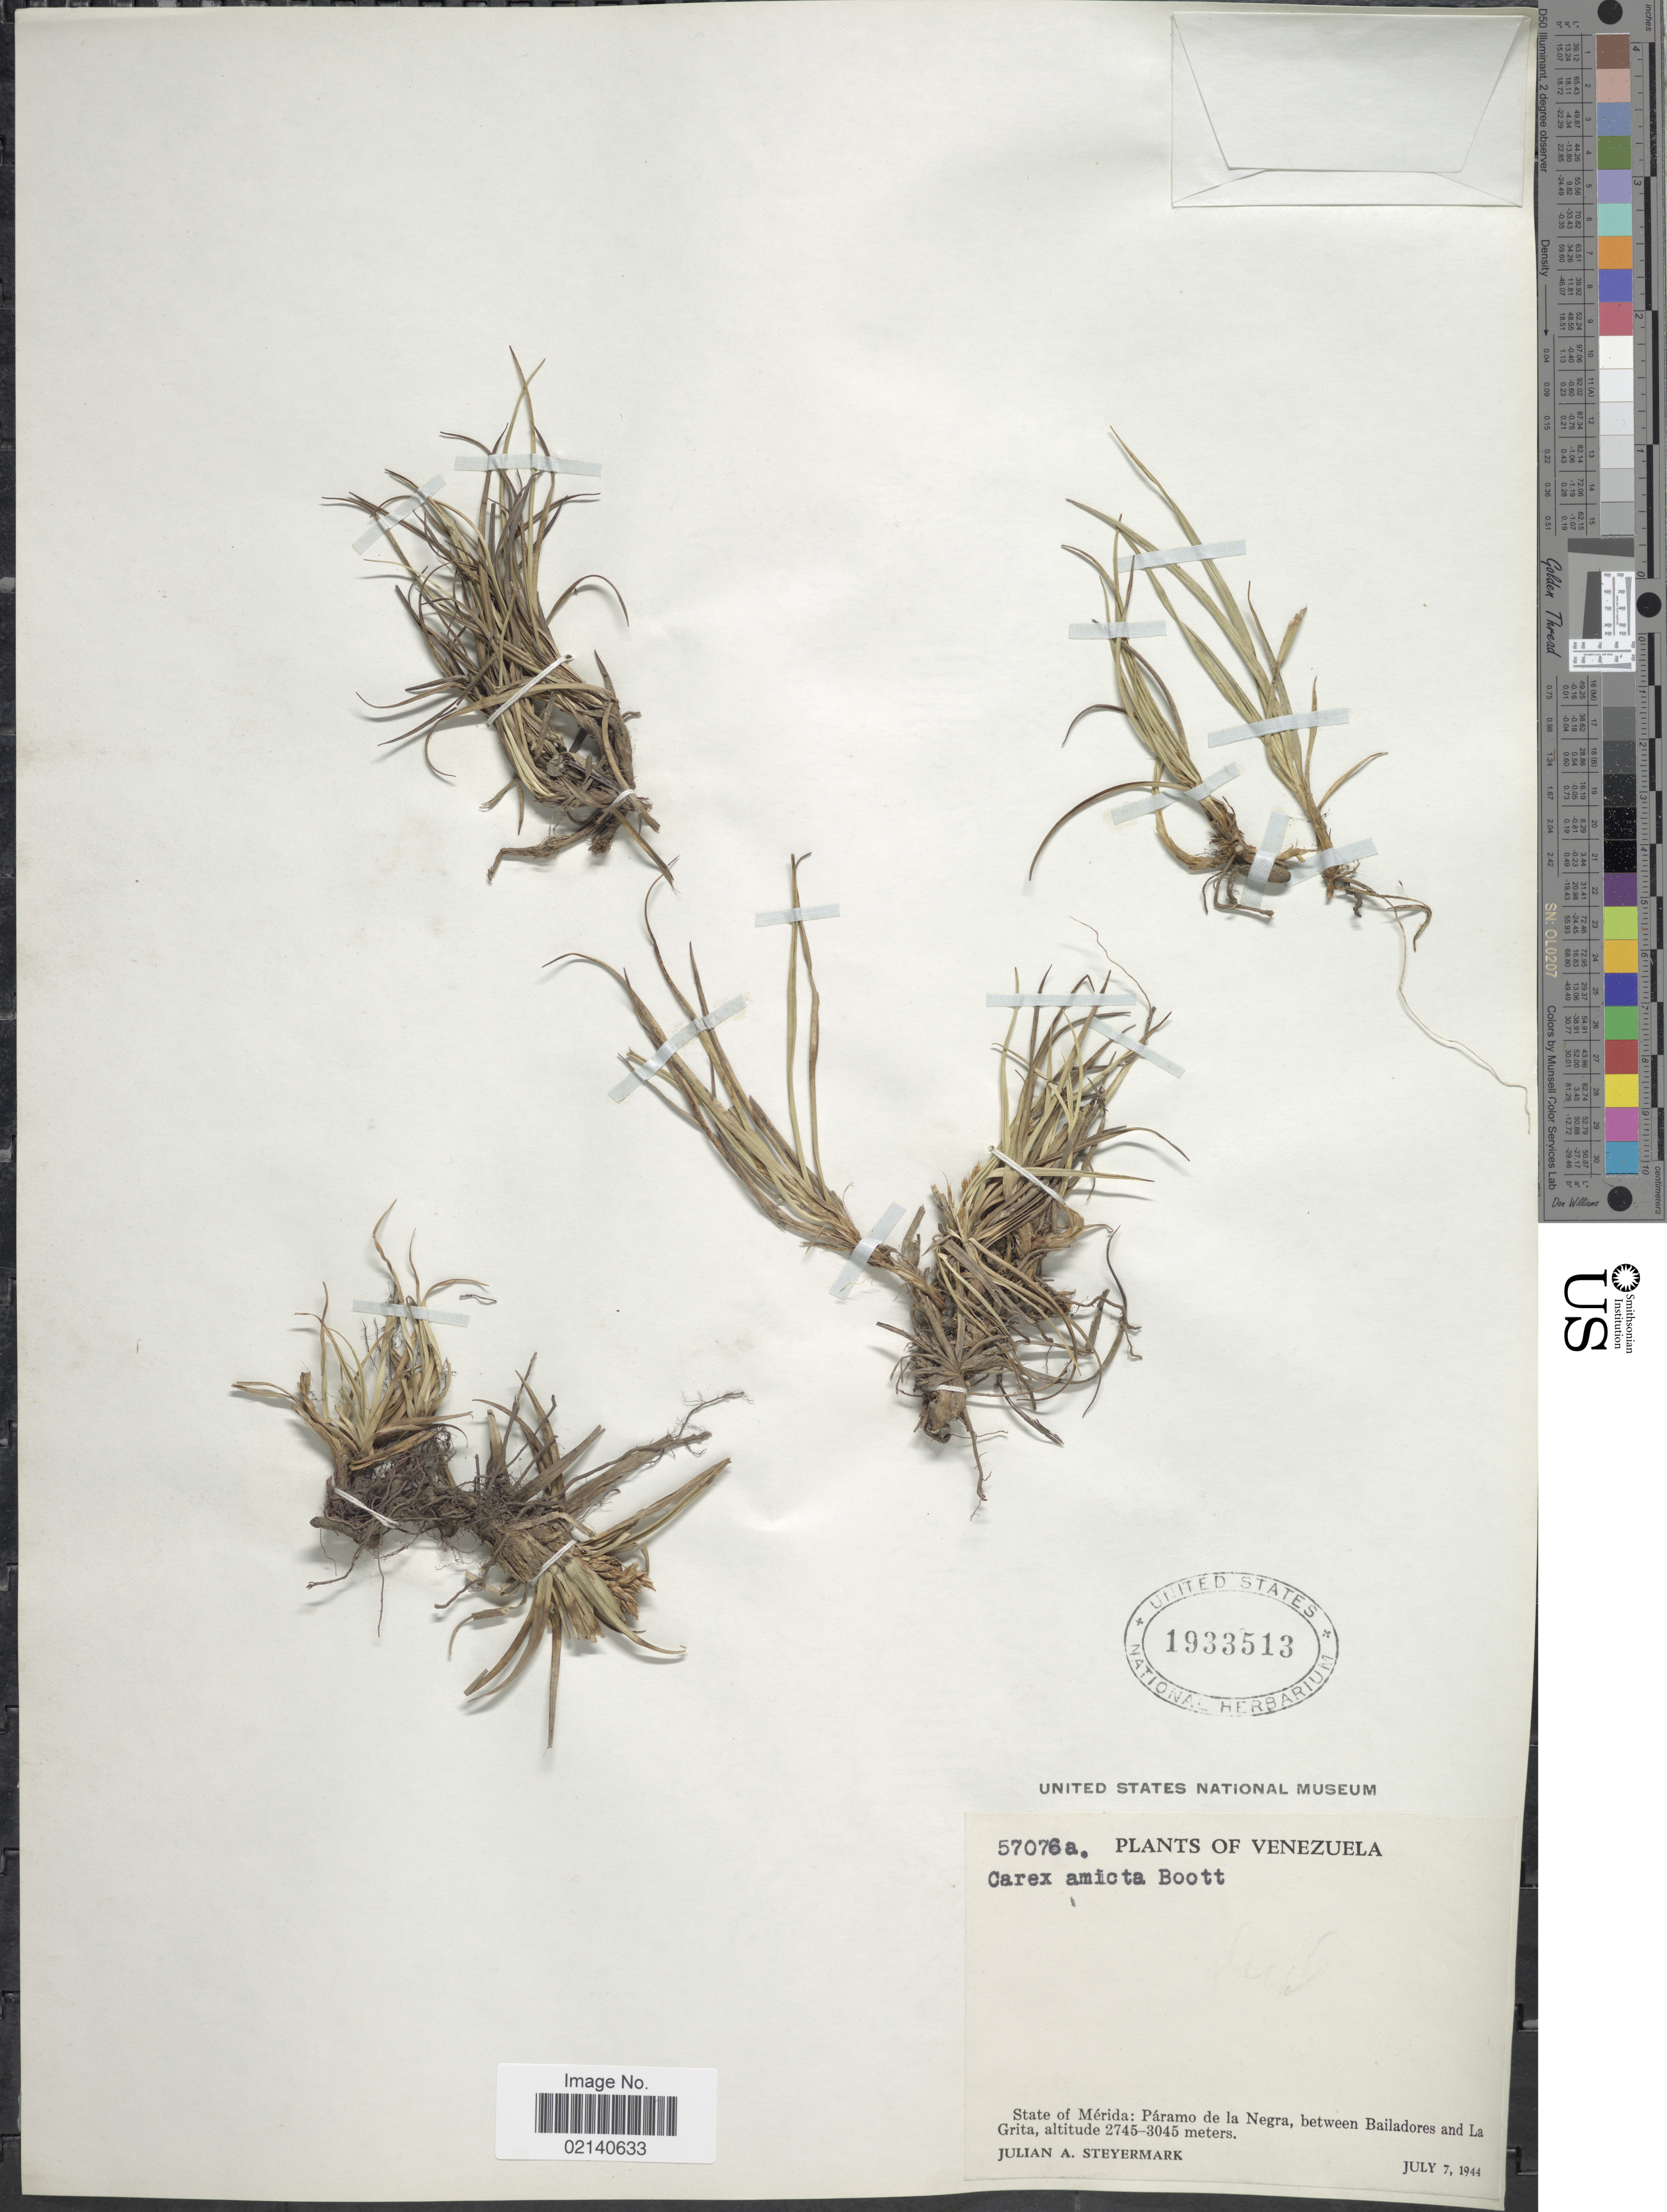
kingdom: Plantae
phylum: Tracheophyta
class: Liliopsida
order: Poales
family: Cyperaceae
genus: Carex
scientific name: Carex amicta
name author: Boott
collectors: J. Steyermark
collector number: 57076a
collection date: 1944-07-07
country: Venezuela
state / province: Mérida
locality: Paramo de la Negra, between Bailadores and La Grita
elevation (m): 2745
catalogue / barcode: US 1933513